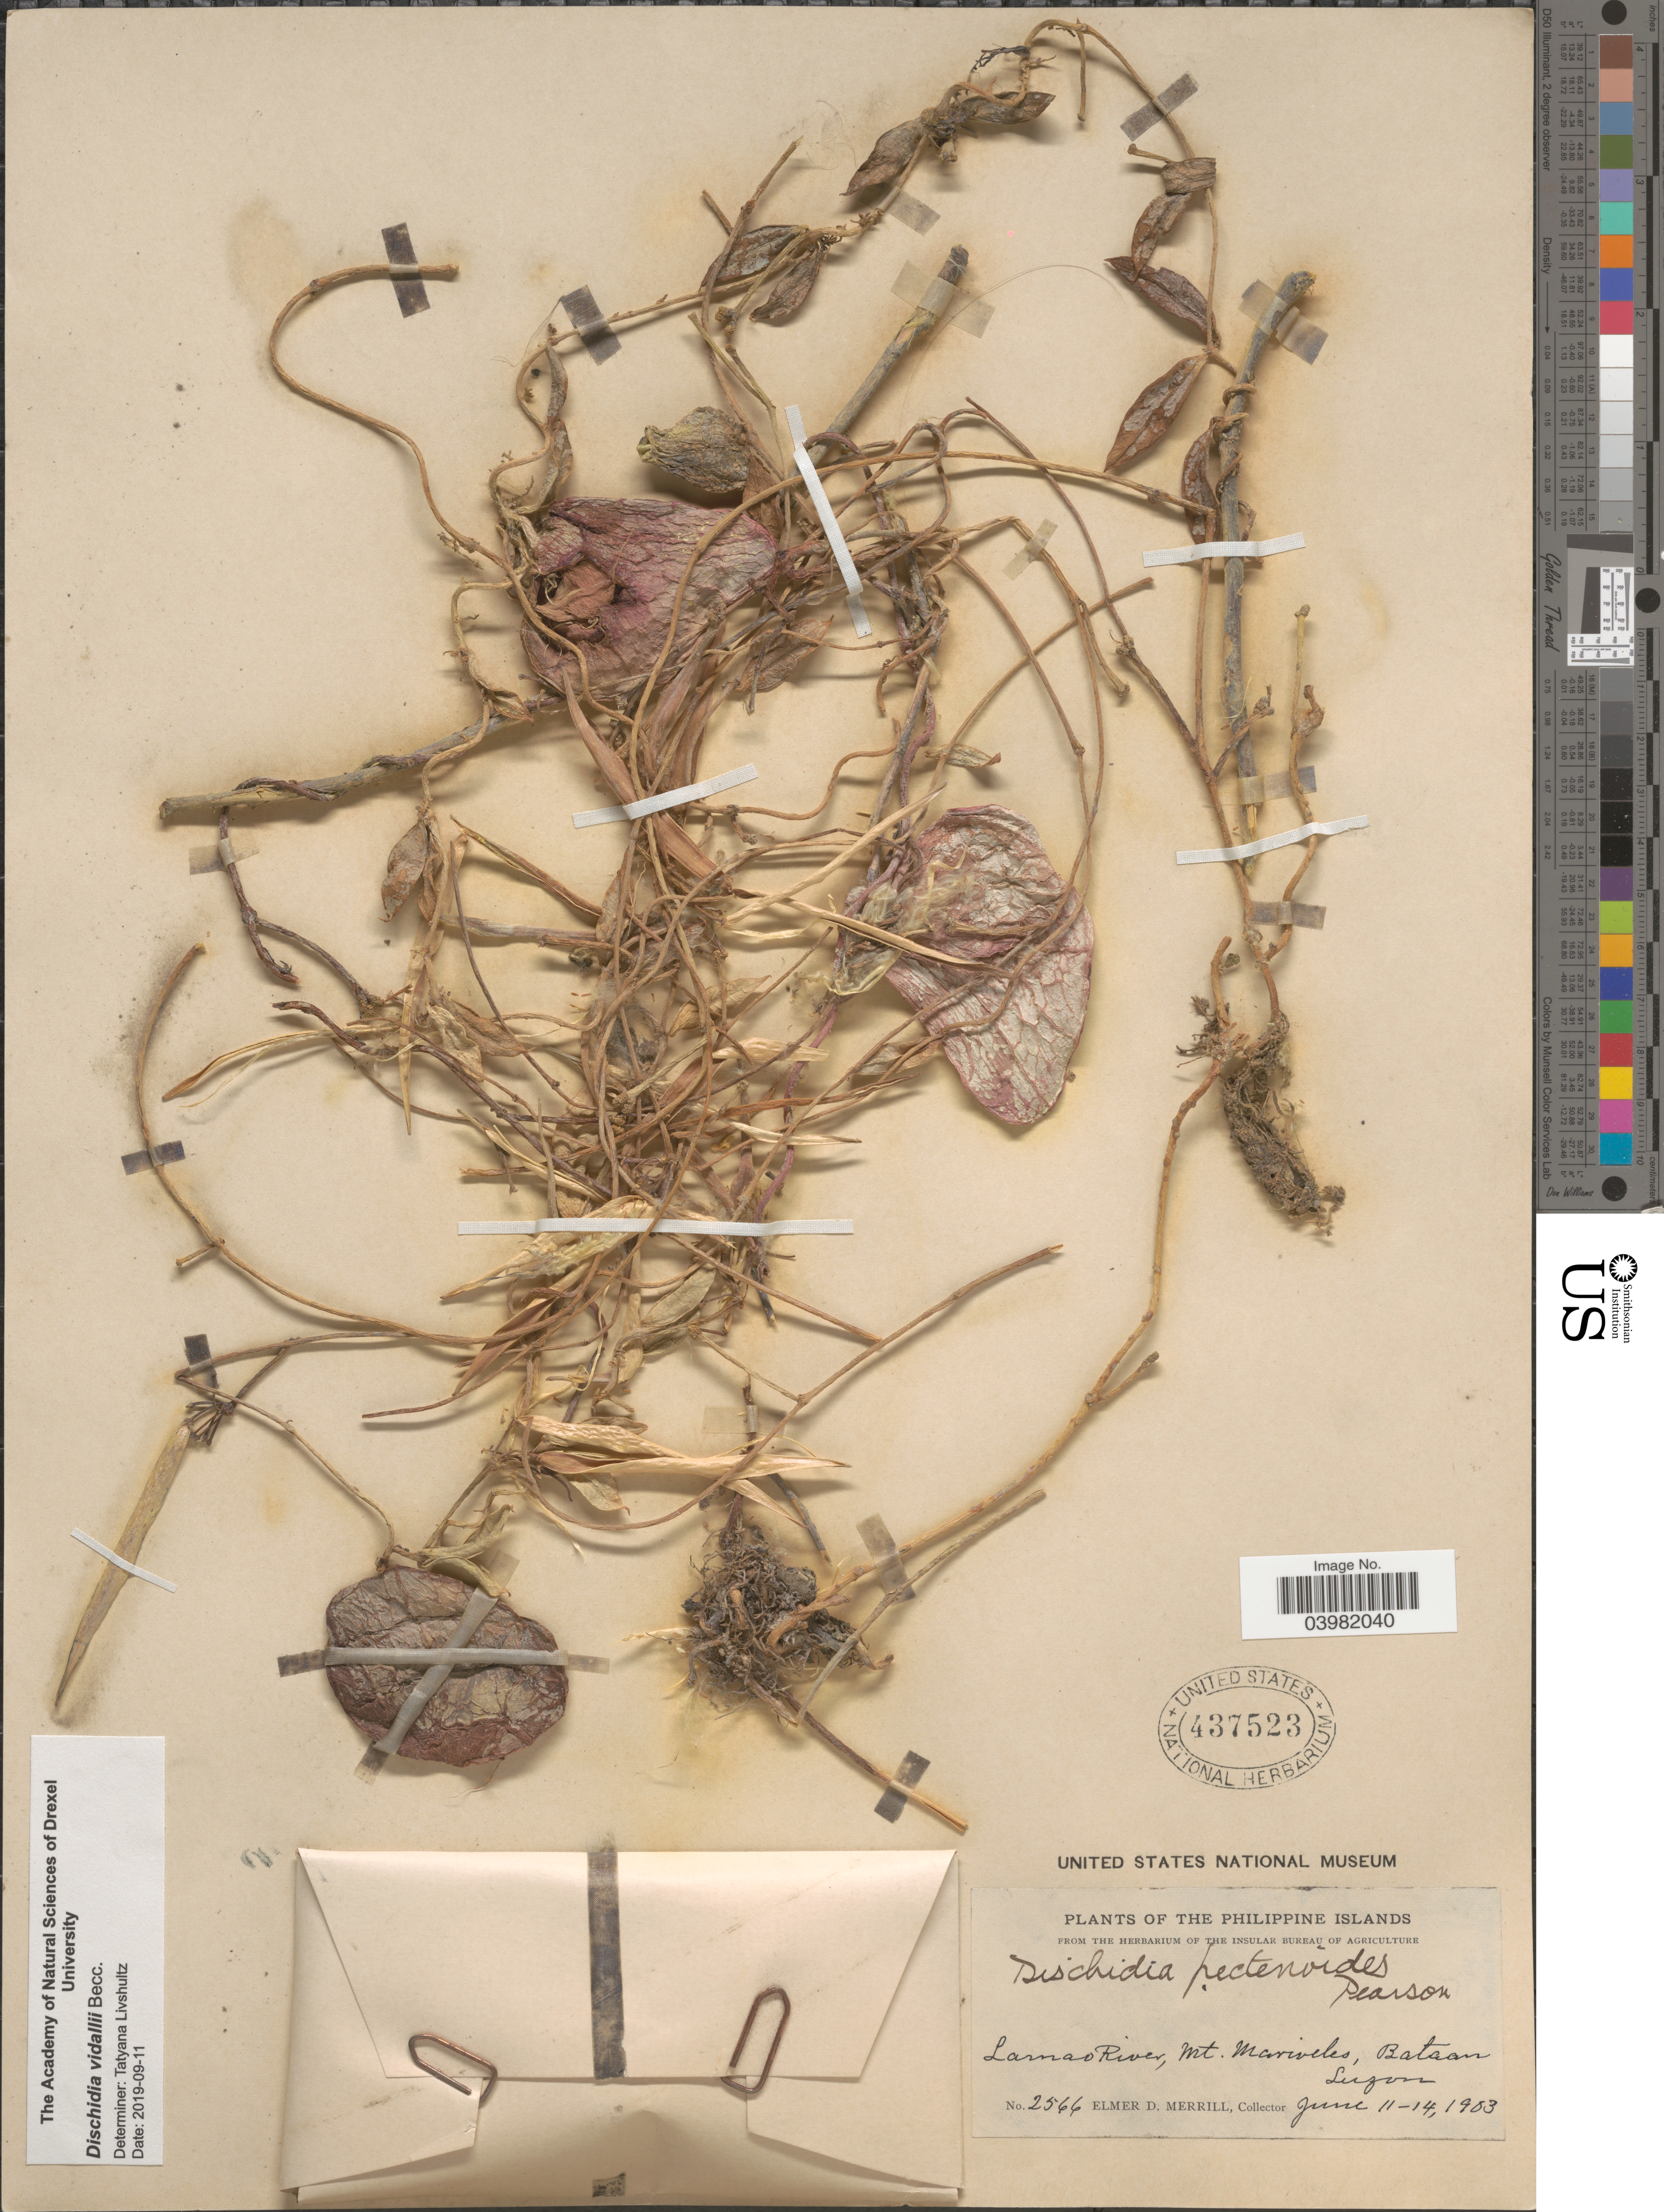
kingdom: Plantae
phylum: Tracheophyta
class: Magnoliopsida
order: Gentianales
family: Apocynaceae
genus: Dischidia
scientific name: Dischidia vidalii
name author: Becc.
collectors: E. D. Merrill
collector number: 2566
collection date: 1903-06-11/1903-06-14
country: Philippines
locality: Lamao River, Mt. Mariveles, Bataan, Luzon.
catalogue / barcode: US 437523